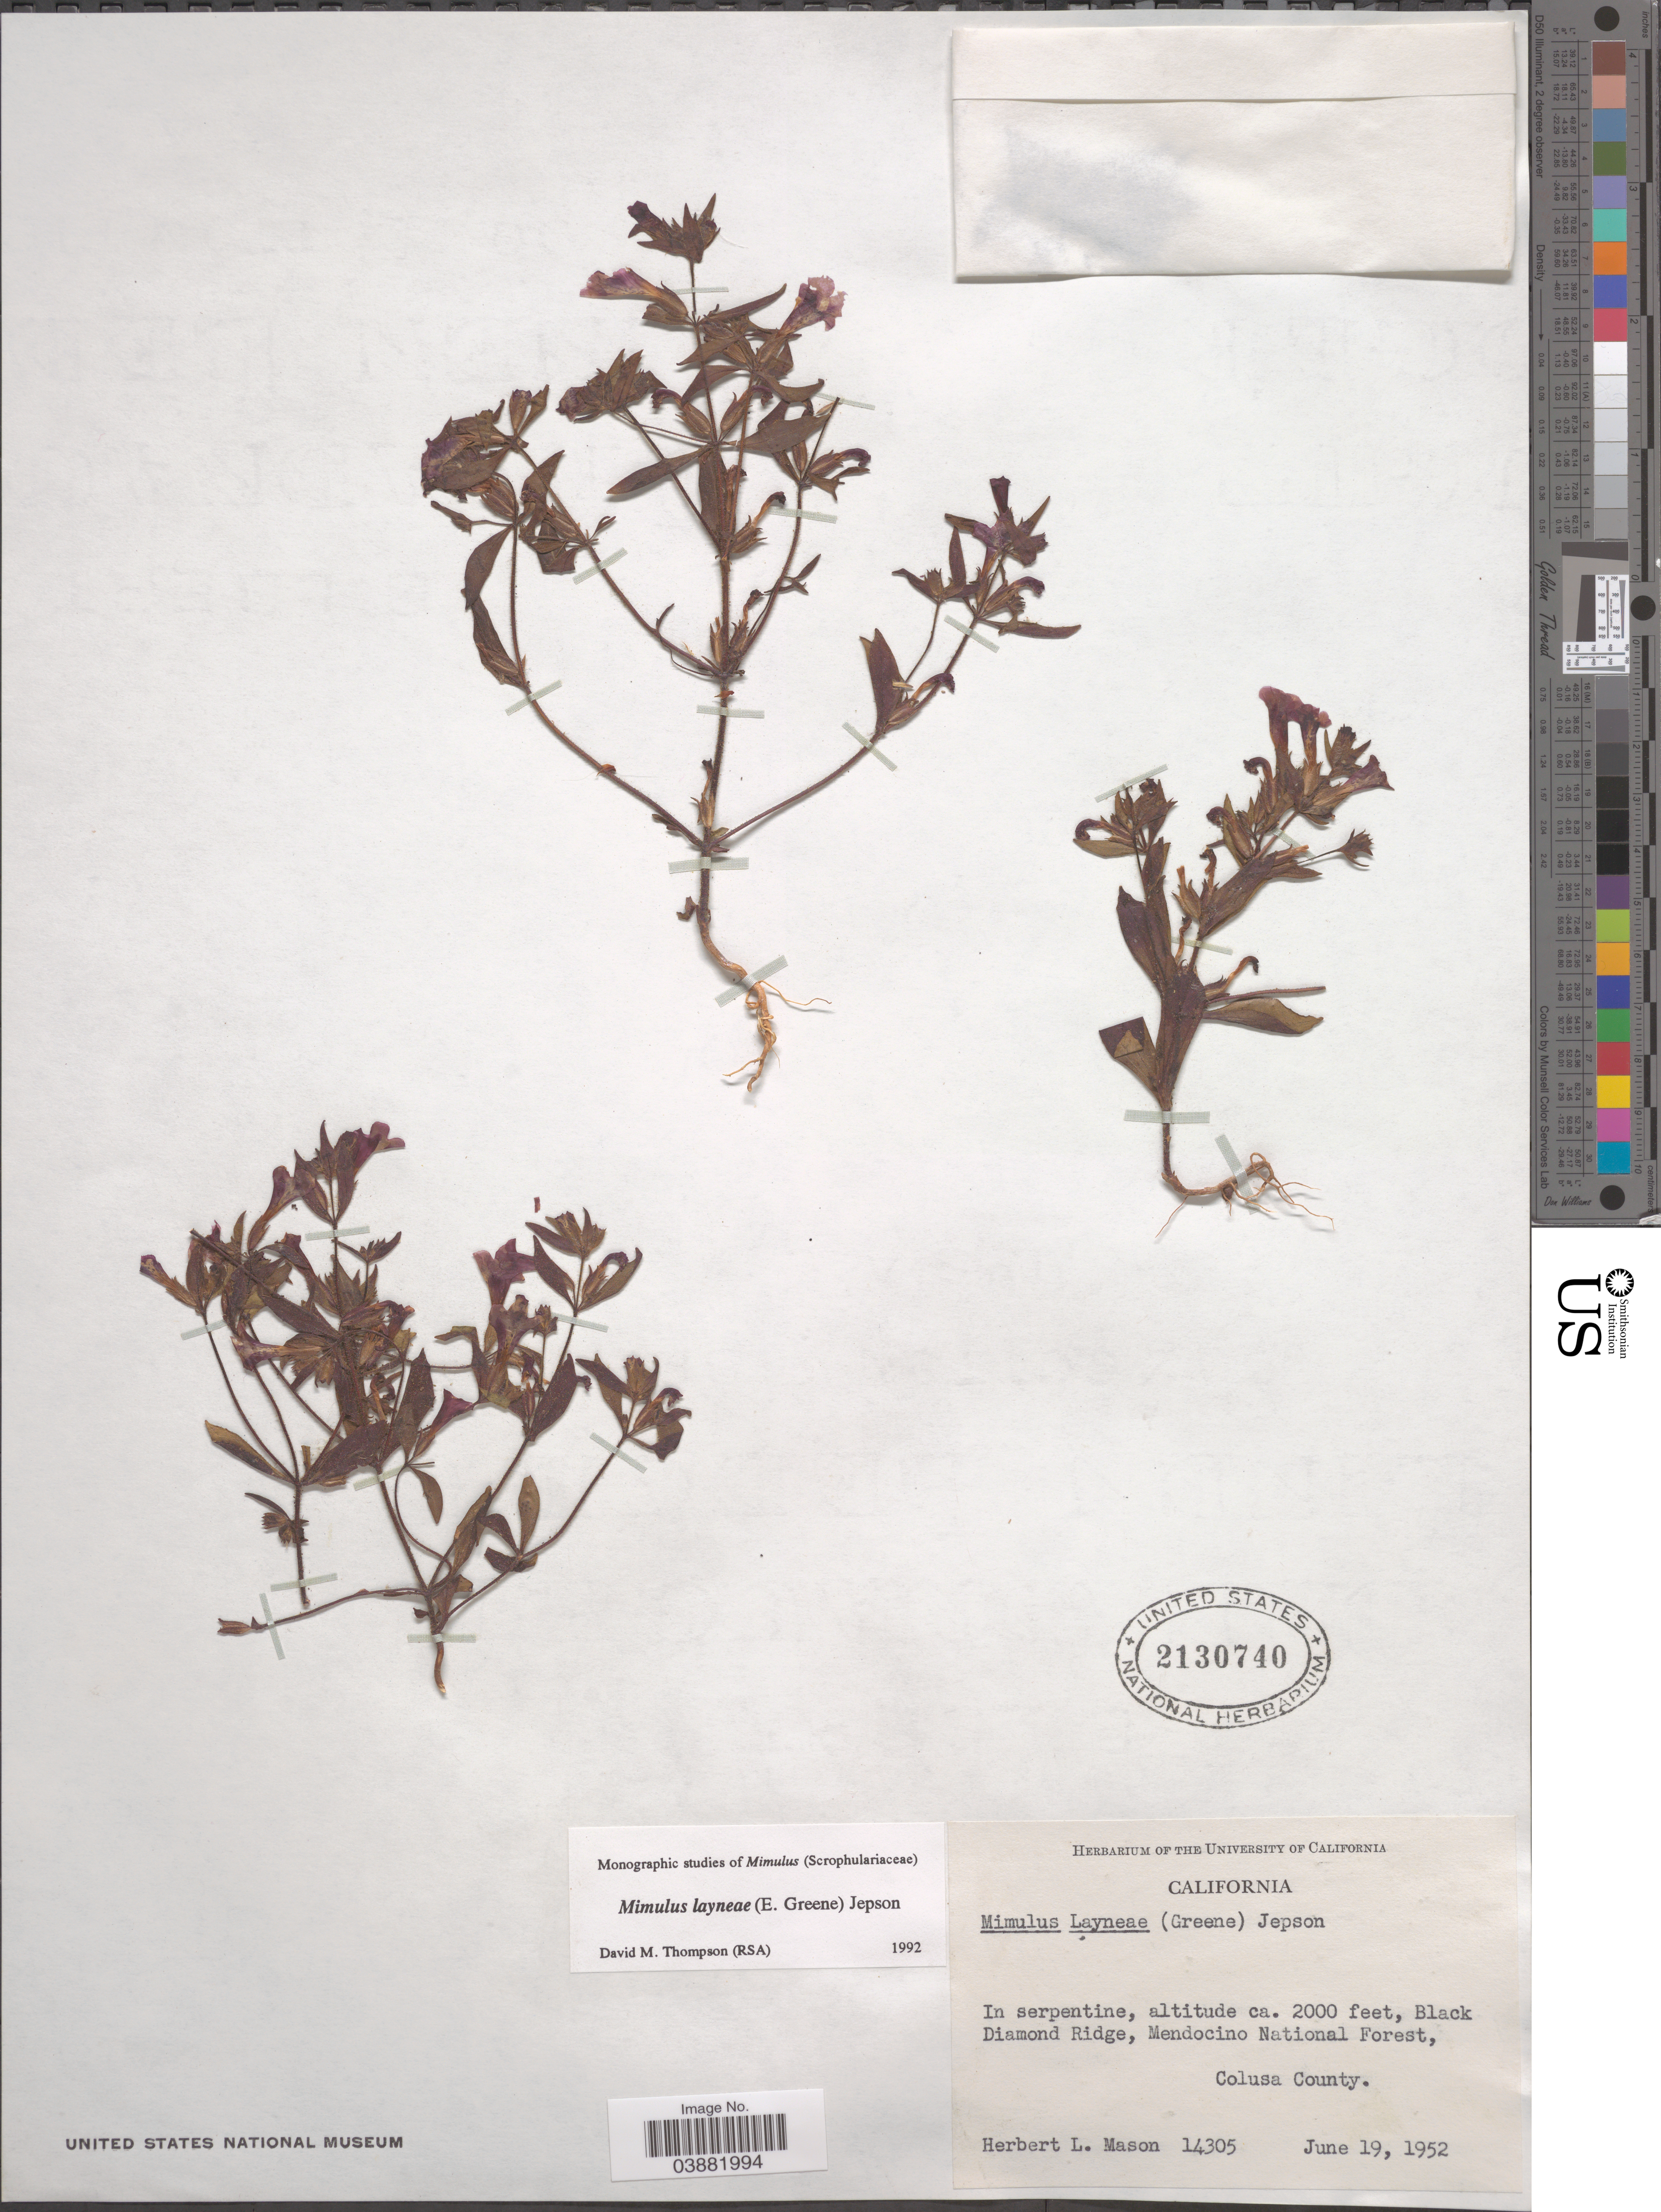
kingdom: Plantae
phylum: Tracheophyta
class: Magnoliopsida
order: Lamiales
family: Phrymaceae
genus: Mimulus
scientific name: Mimulus layneae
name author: (Greene) Jeps.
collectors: H. L. Mason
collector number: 14305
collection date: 1952-06-19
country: United States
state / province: California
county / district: Colusa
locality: Black Diamond Ridge, Mendocino National Forest, Colusa County.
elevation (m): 610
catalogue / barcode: US 2130740